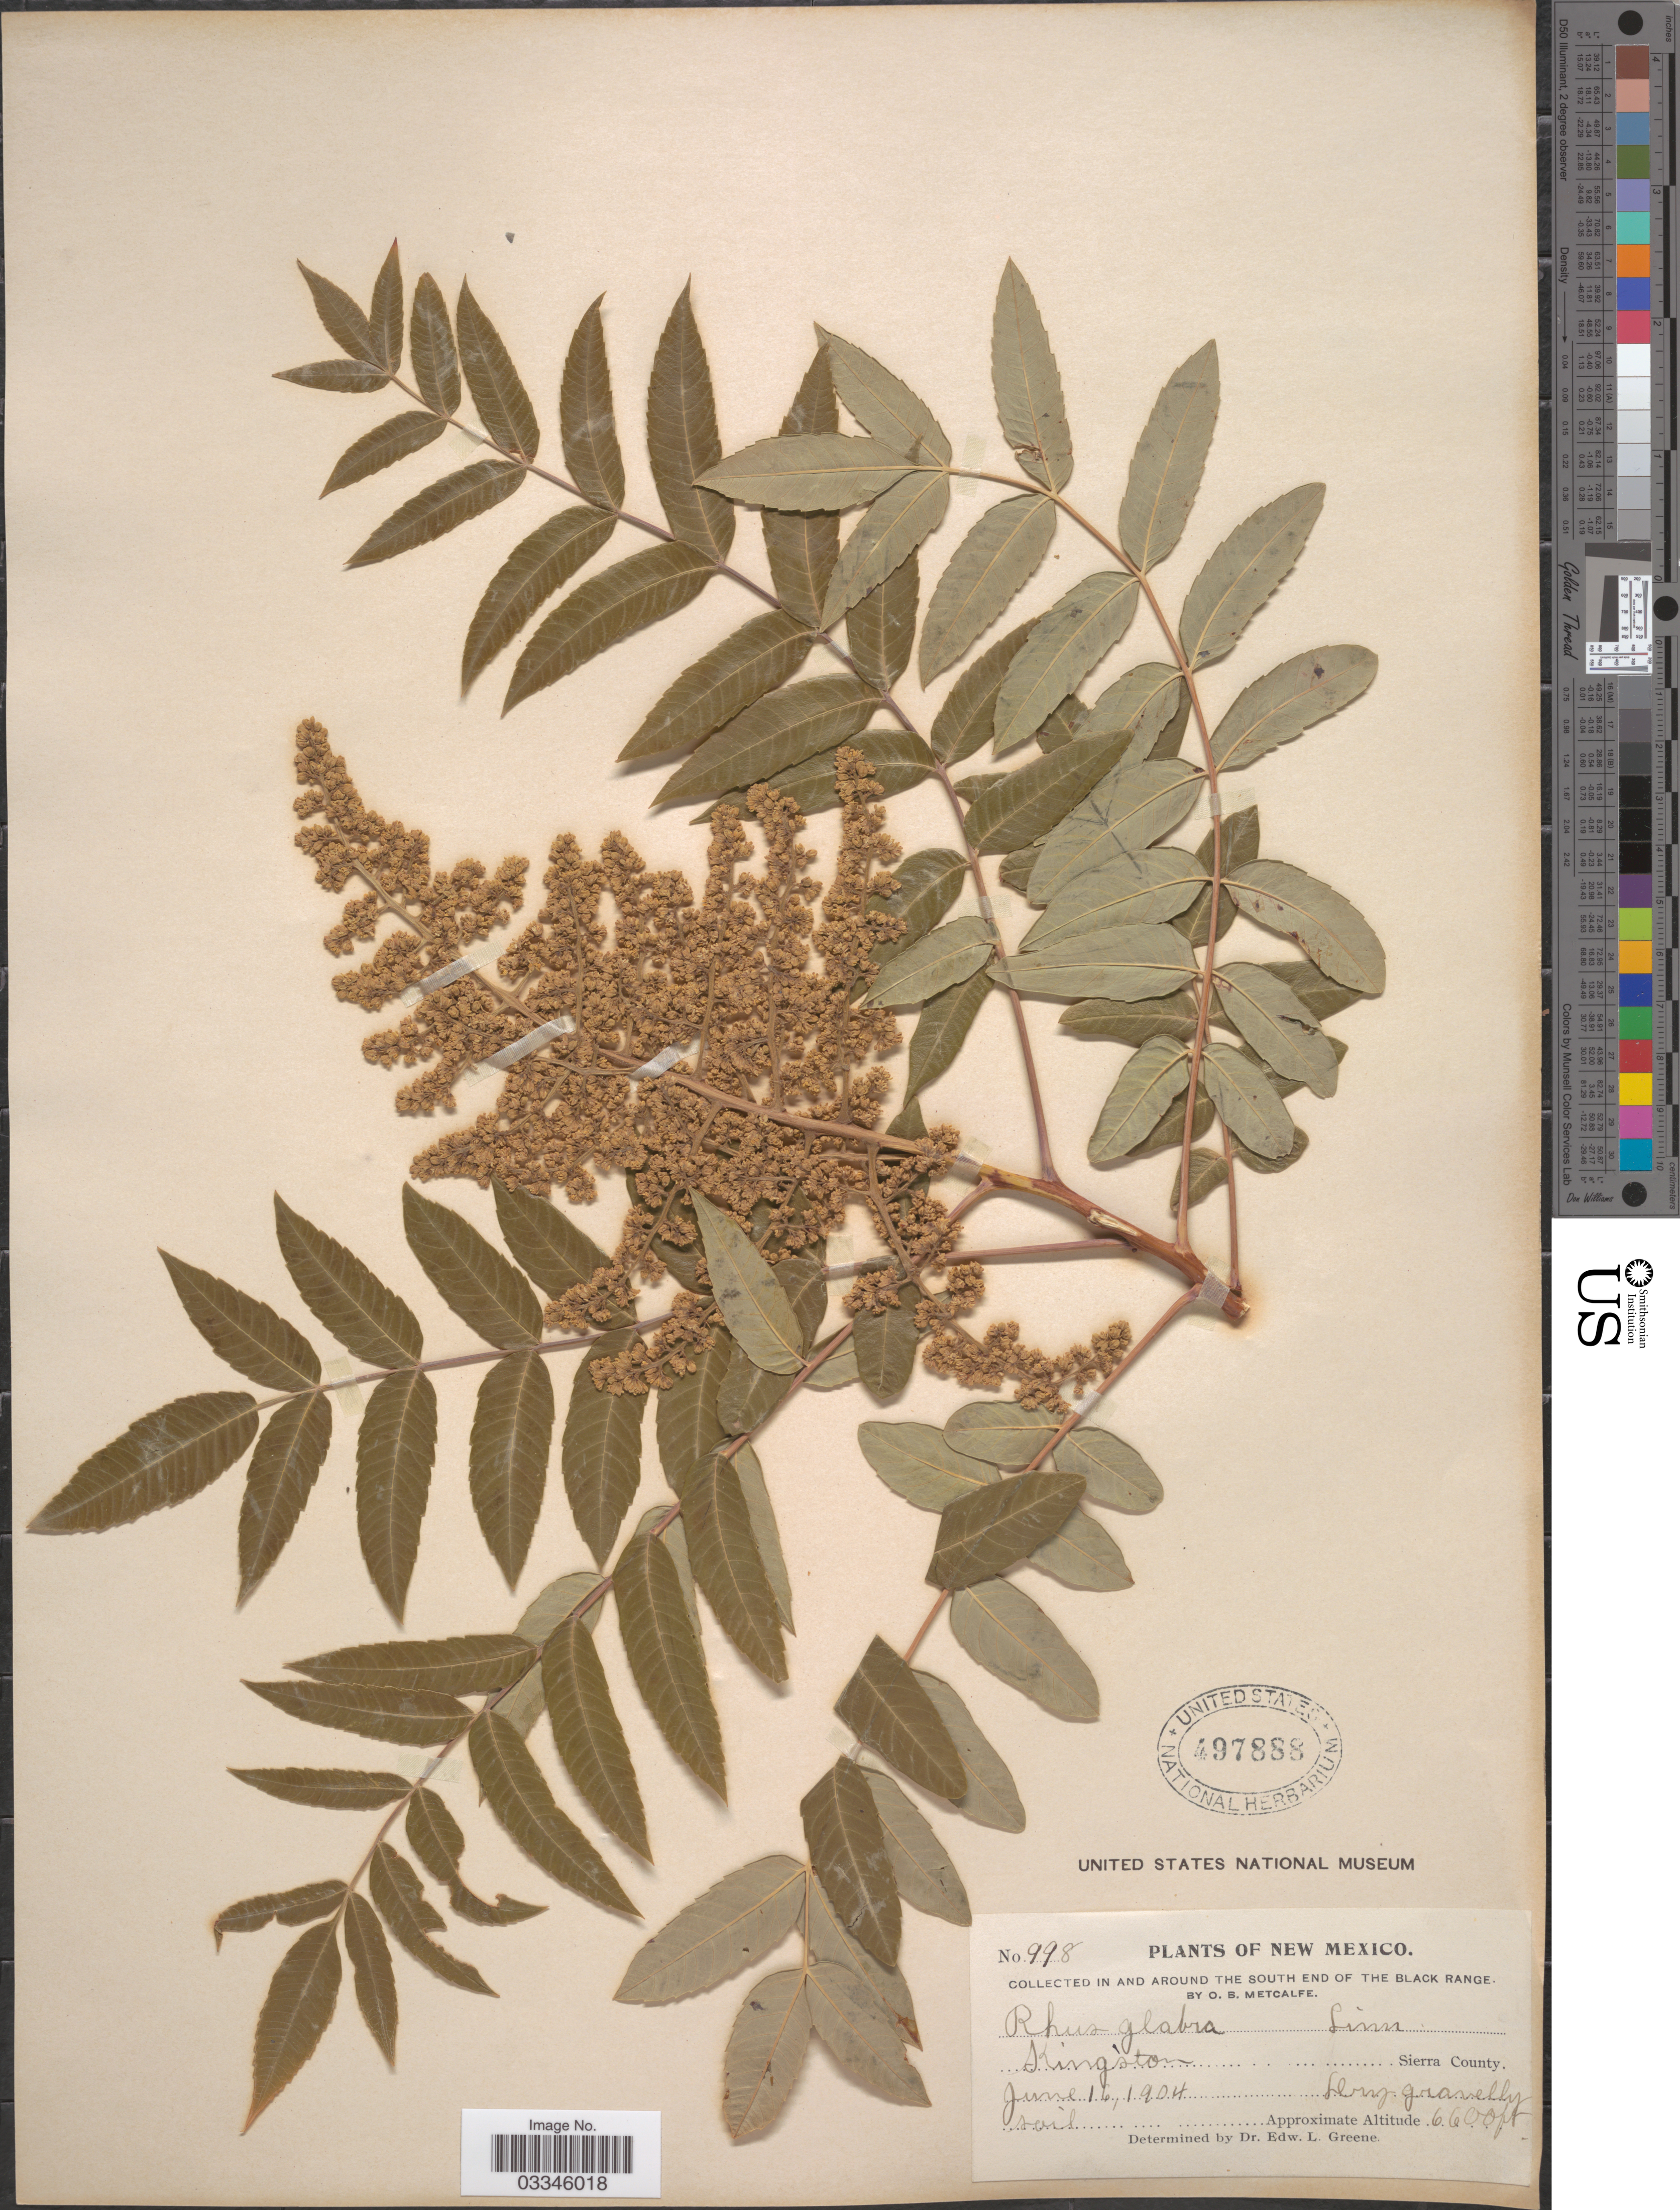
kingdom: Plantae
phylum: Tracheophyta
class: Magnoliopsida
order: Sapindales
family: Anacardiaceae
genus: Rhus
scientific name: Rhus glabra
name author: L.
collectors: O. B. Metcalfe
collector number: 998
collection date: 1904-06-16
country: United States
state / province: New Mexico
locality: In and around the south end of the Black Range. Kingston, Sierra County.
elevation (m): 2012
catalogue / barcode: US 497888